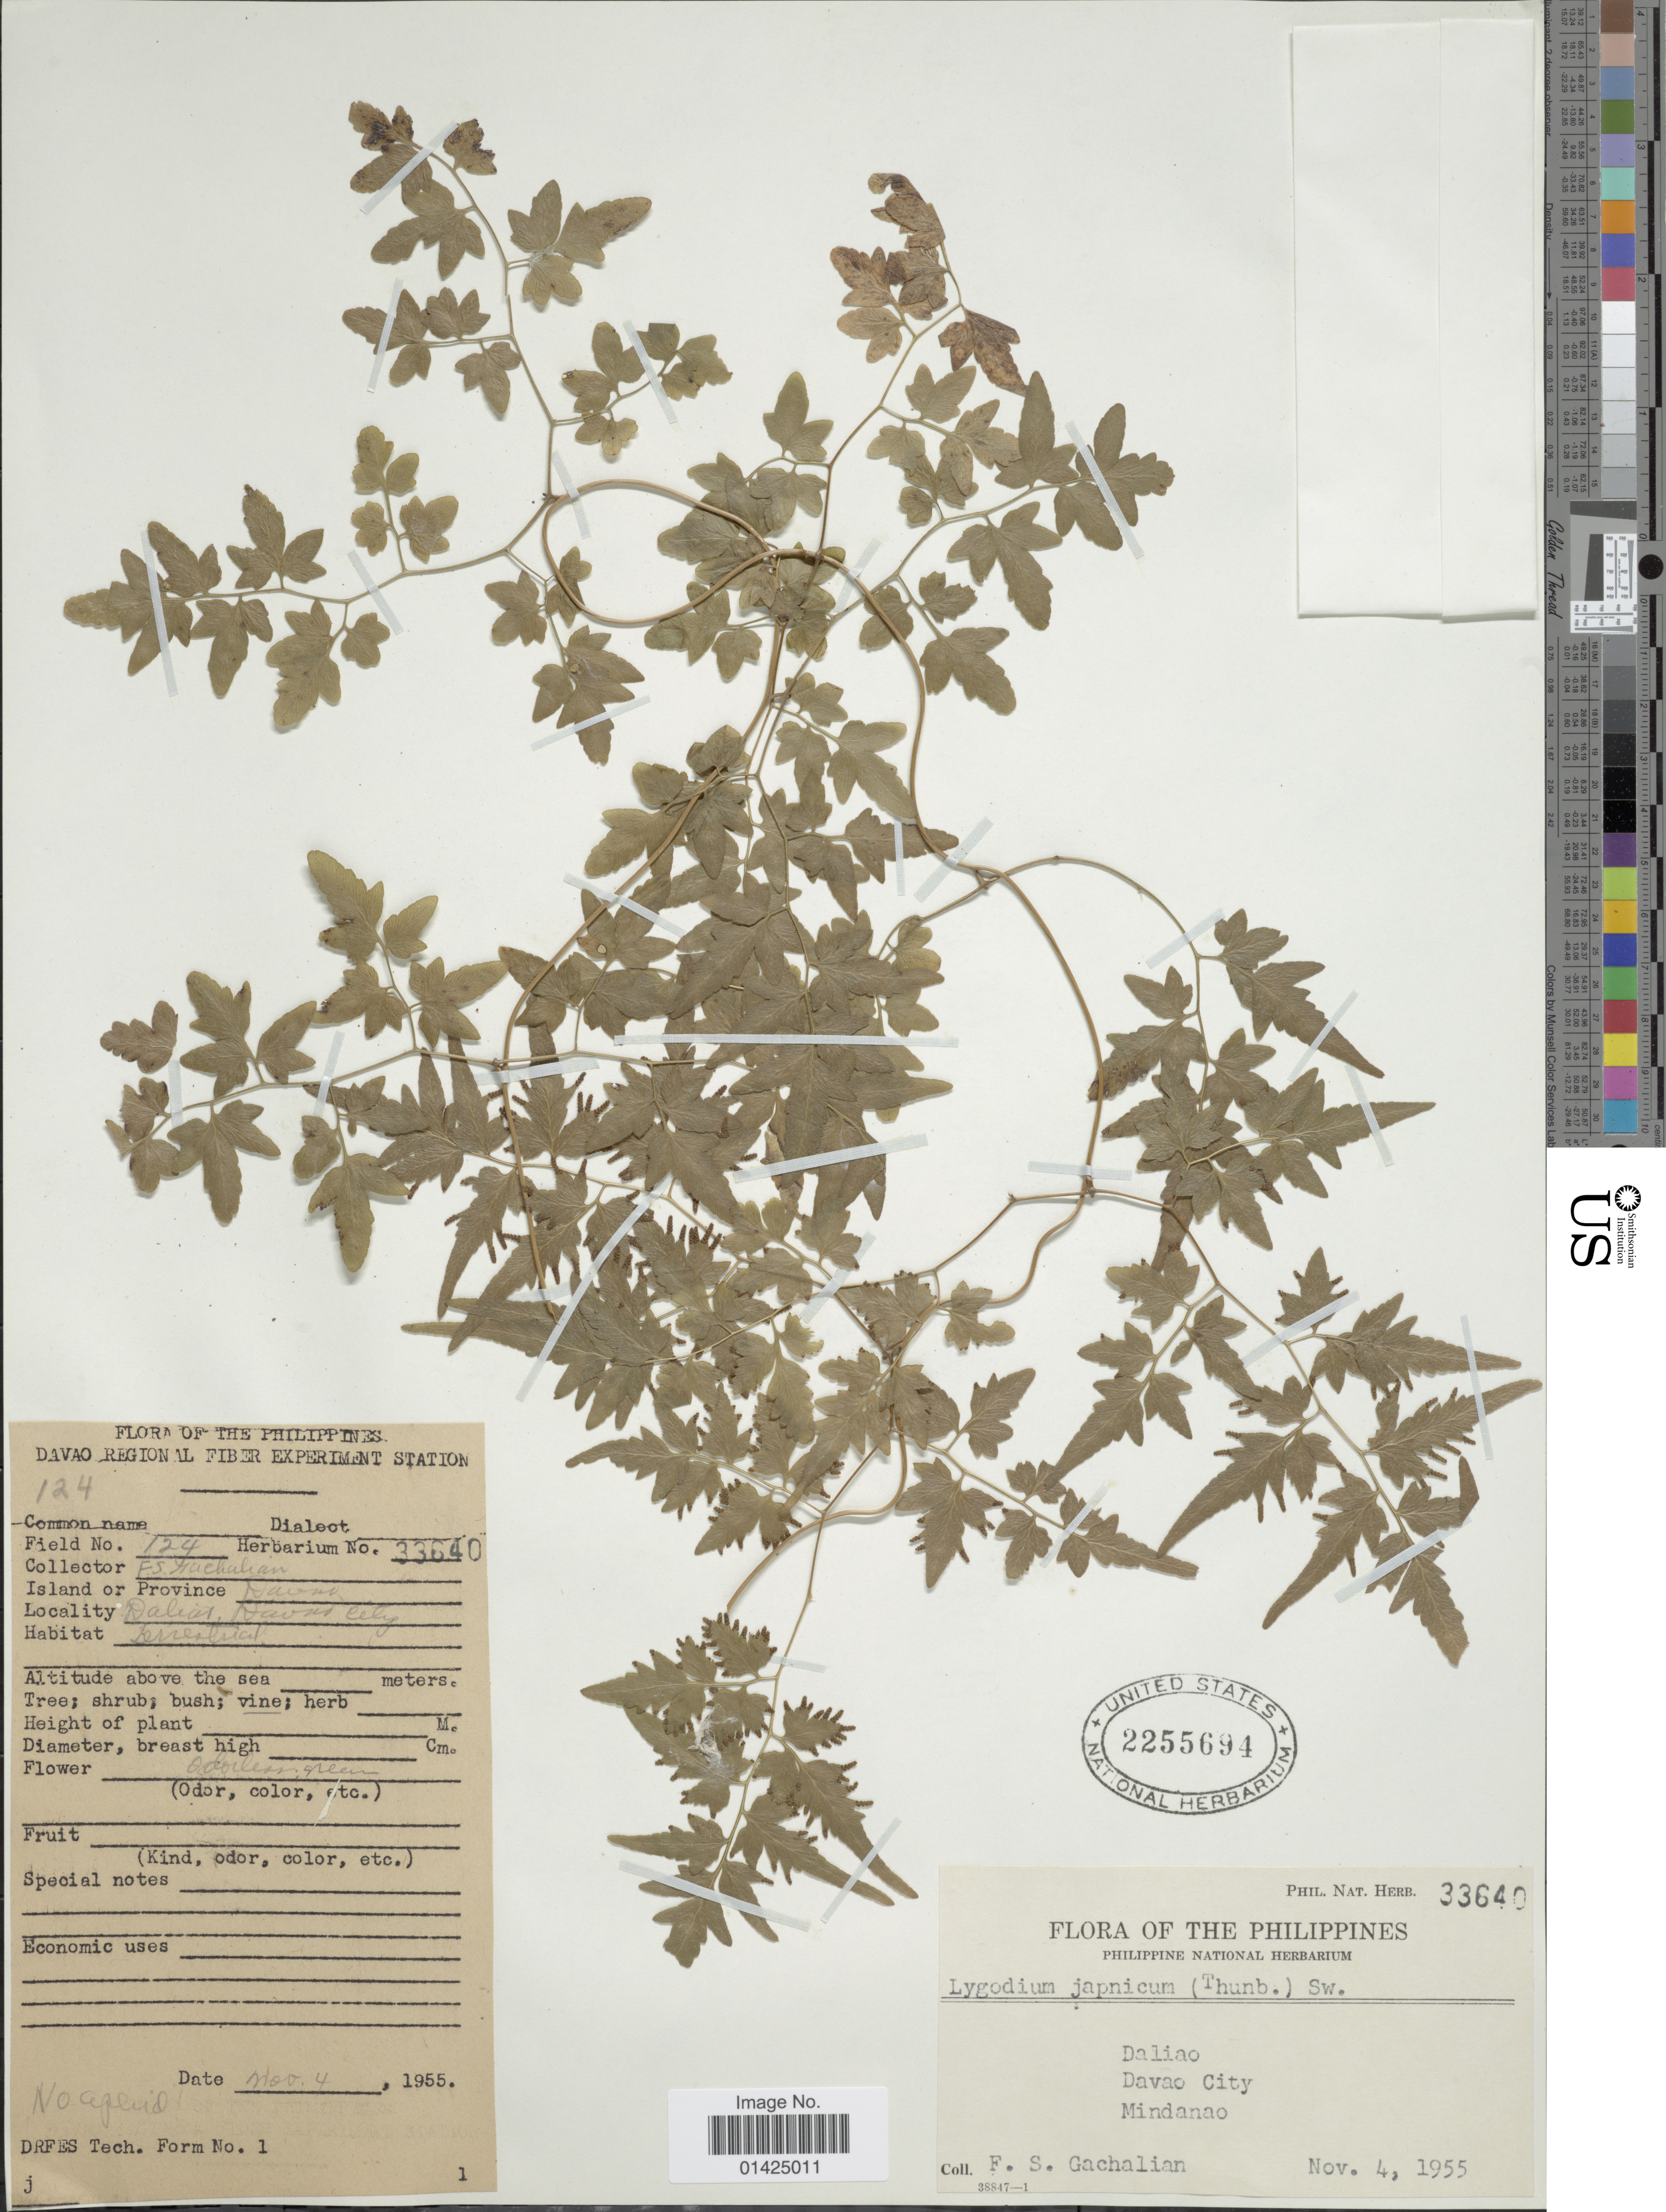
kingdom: Plantae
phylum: Tracheophyta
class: Polypodiopsida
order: Schizaeales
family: Lygodiaceae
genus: Lygodium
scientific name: Lygodium japonicum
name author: (Thunb.) Sw.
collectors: F. Gachalian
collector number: Phil. Nat. Herb. 33640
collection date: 1955-11-04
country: Philippines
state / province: Davao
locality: Daliao, Davao City, Mindanao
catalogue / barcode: US 2255694